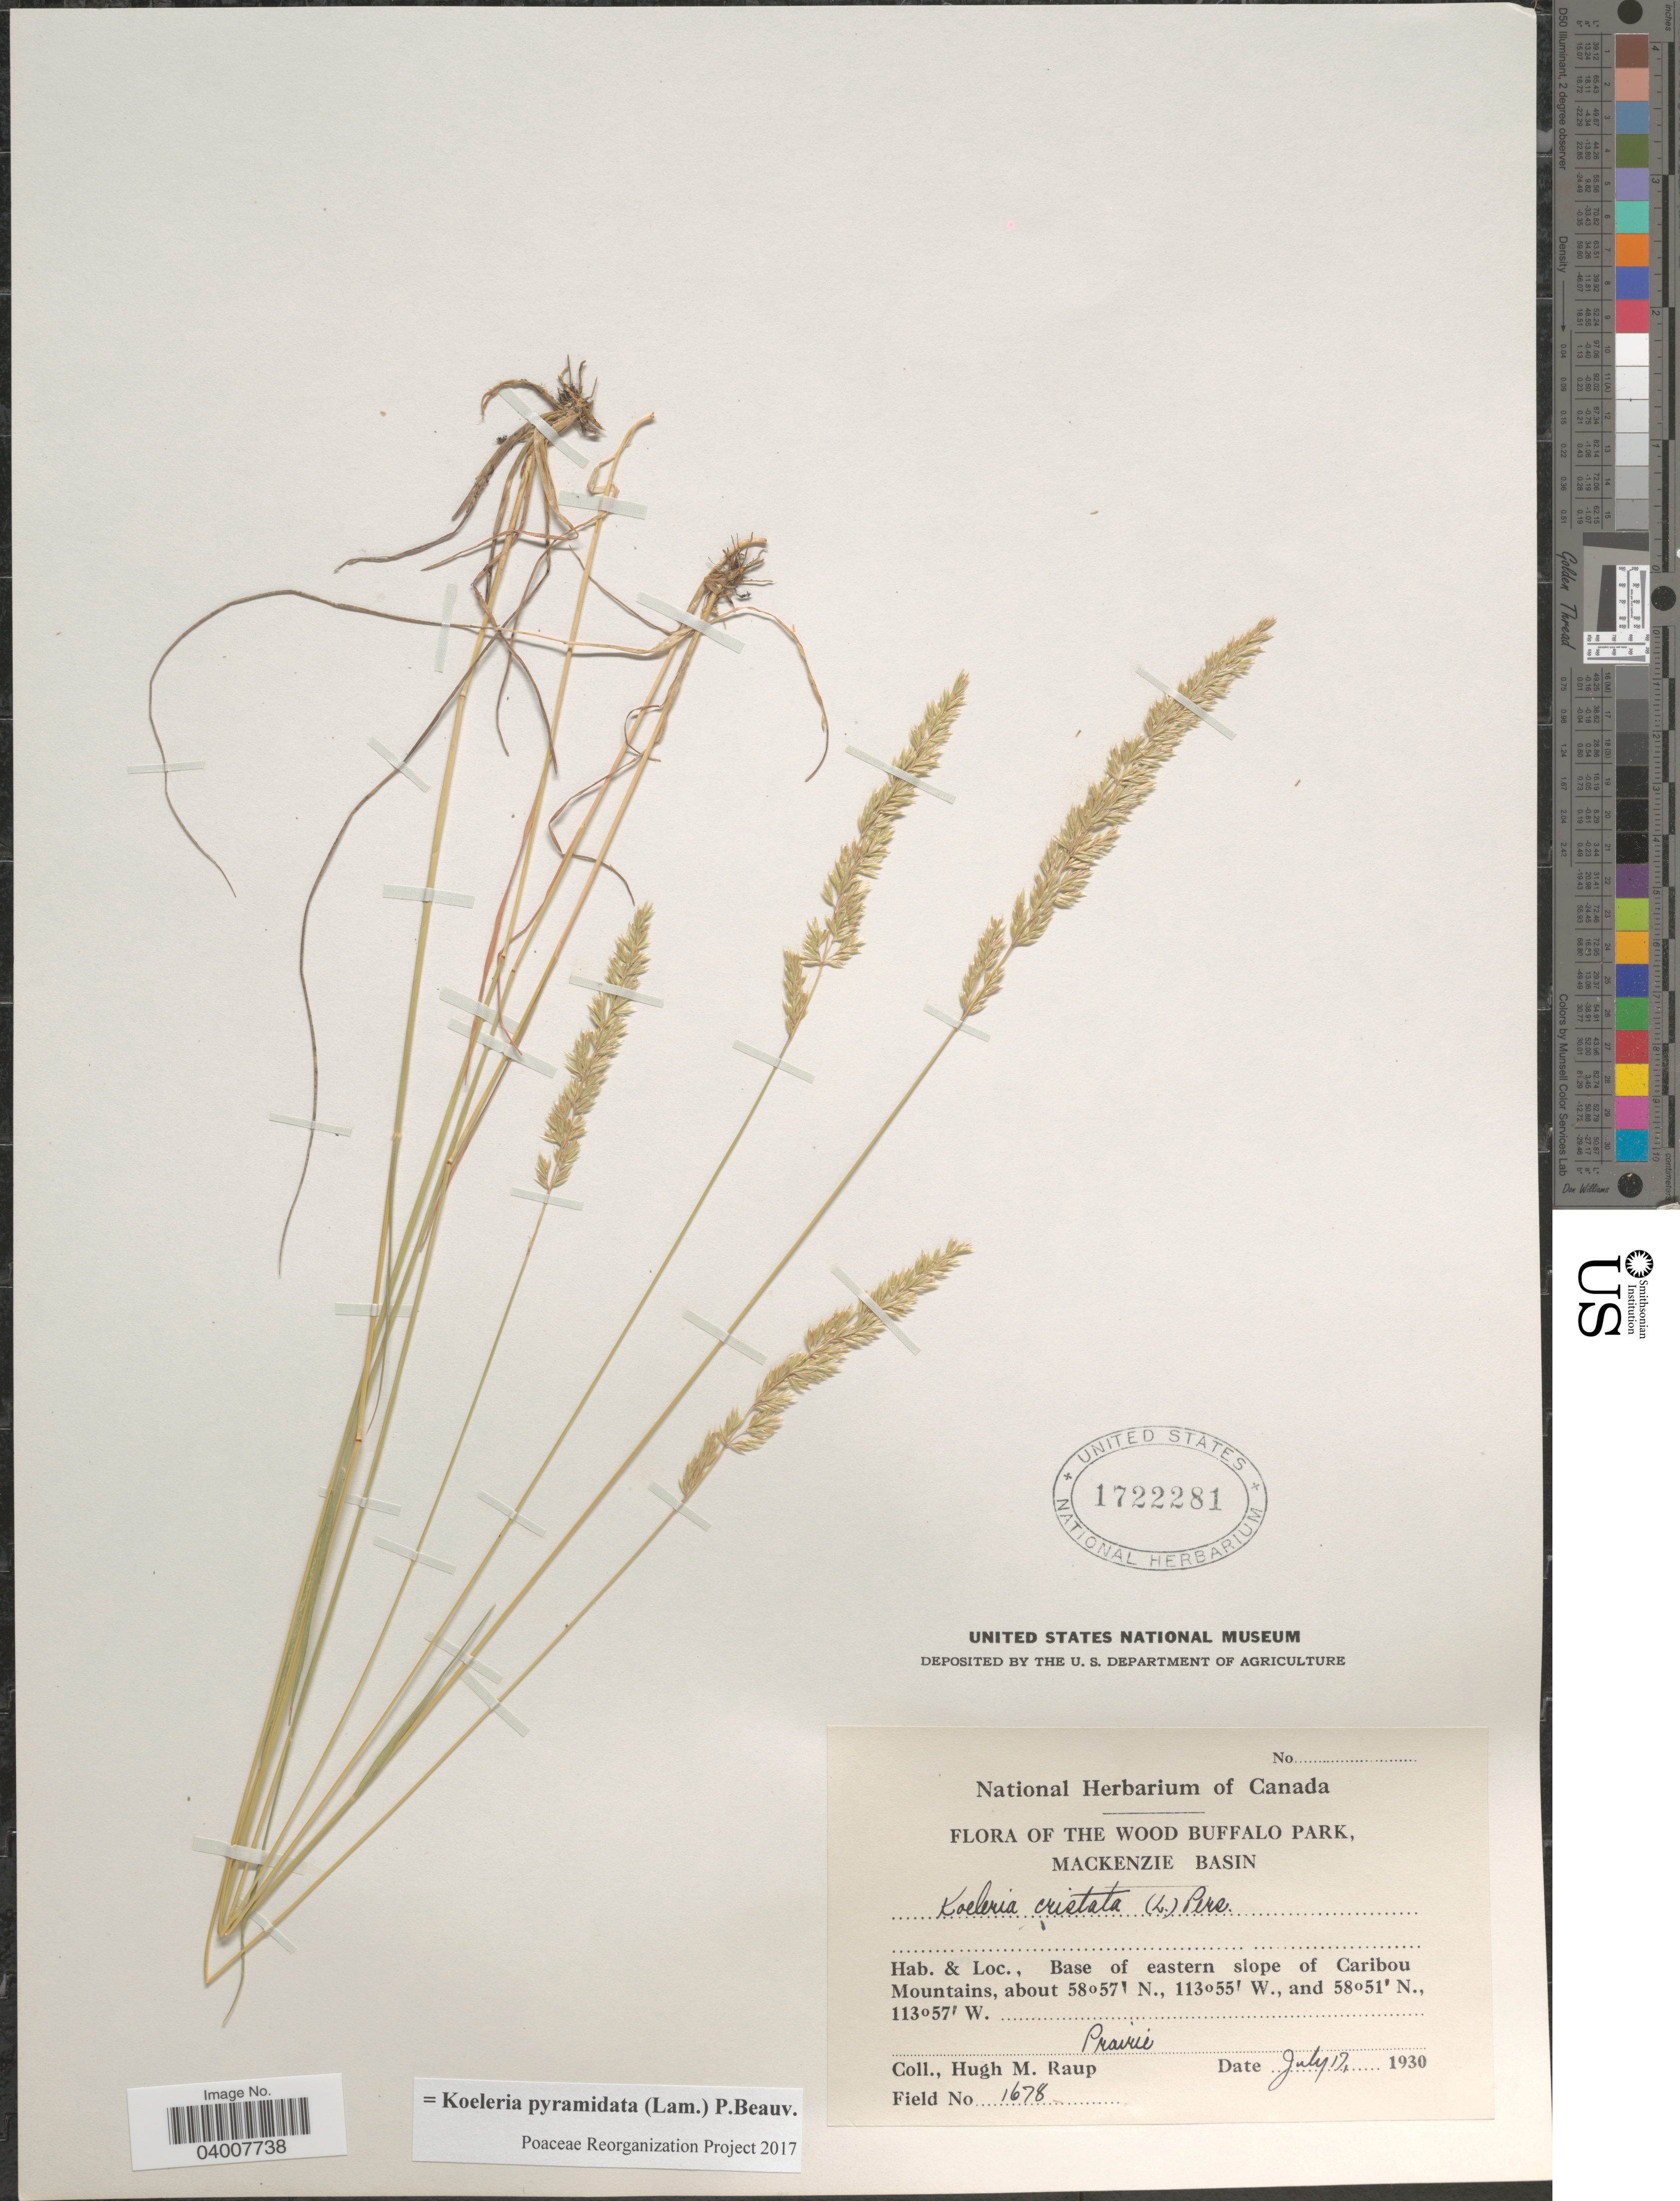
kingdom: Plantae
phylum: Tracheophyta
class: Liliopsida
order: Poales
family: Poaceae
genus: Koeleria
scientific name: Koeleria pyramidata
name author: (Lam.) P. Beauv.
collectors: H. Raup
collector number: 1678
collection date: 1930-07-17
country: Canada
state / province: Alberta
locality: The Wood Buffalo Park, Mackenzie Basin. Base of eastern slope of Caribou Mountains.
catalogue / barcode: US 1722281